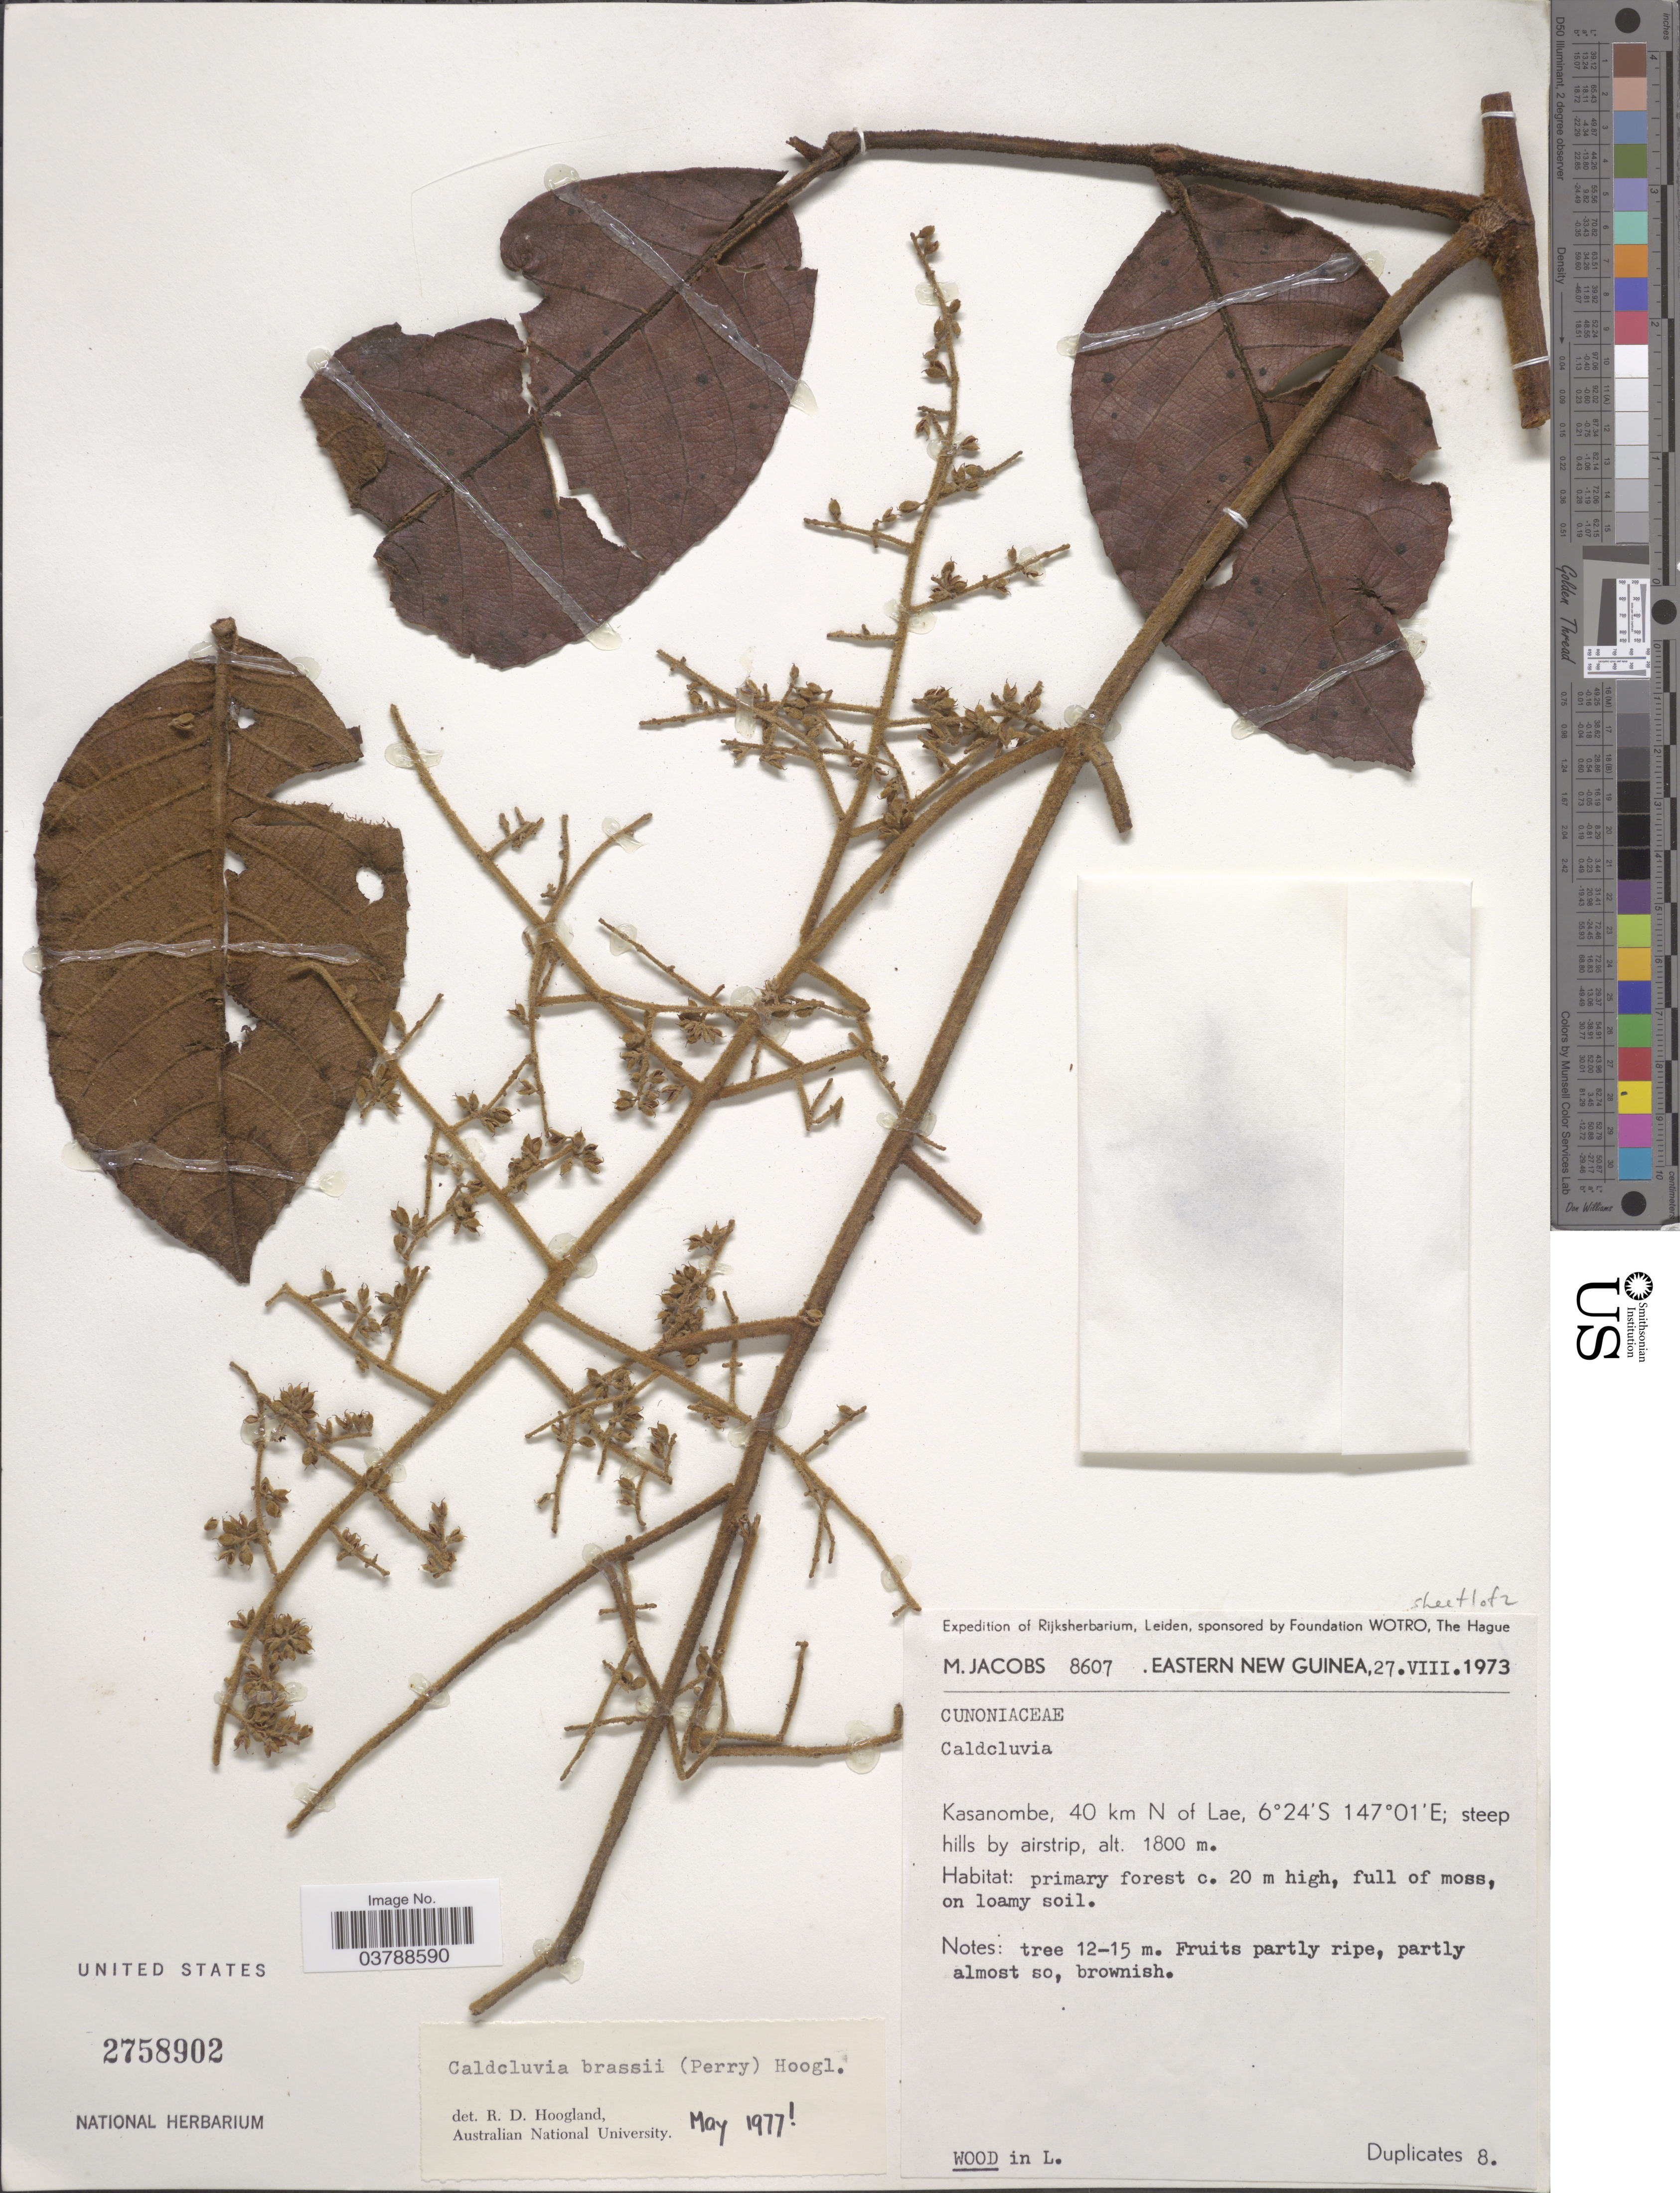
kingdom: Plantae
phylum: Tracheophyta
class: Magnoliopsida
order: Oxalidales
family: Cunoniaceae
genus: Caldcluvia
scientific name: Caldcluvia brassii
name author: (L.M. Perry) Hoogland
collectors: M. Jacobs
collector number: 8607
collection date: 1973-08-27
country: Papua New Guinea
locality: Eastern New Guinea. Kasanombe, 40 km N of Lae; steep hills by airstip.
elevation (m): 1800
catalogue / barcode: US 2758902